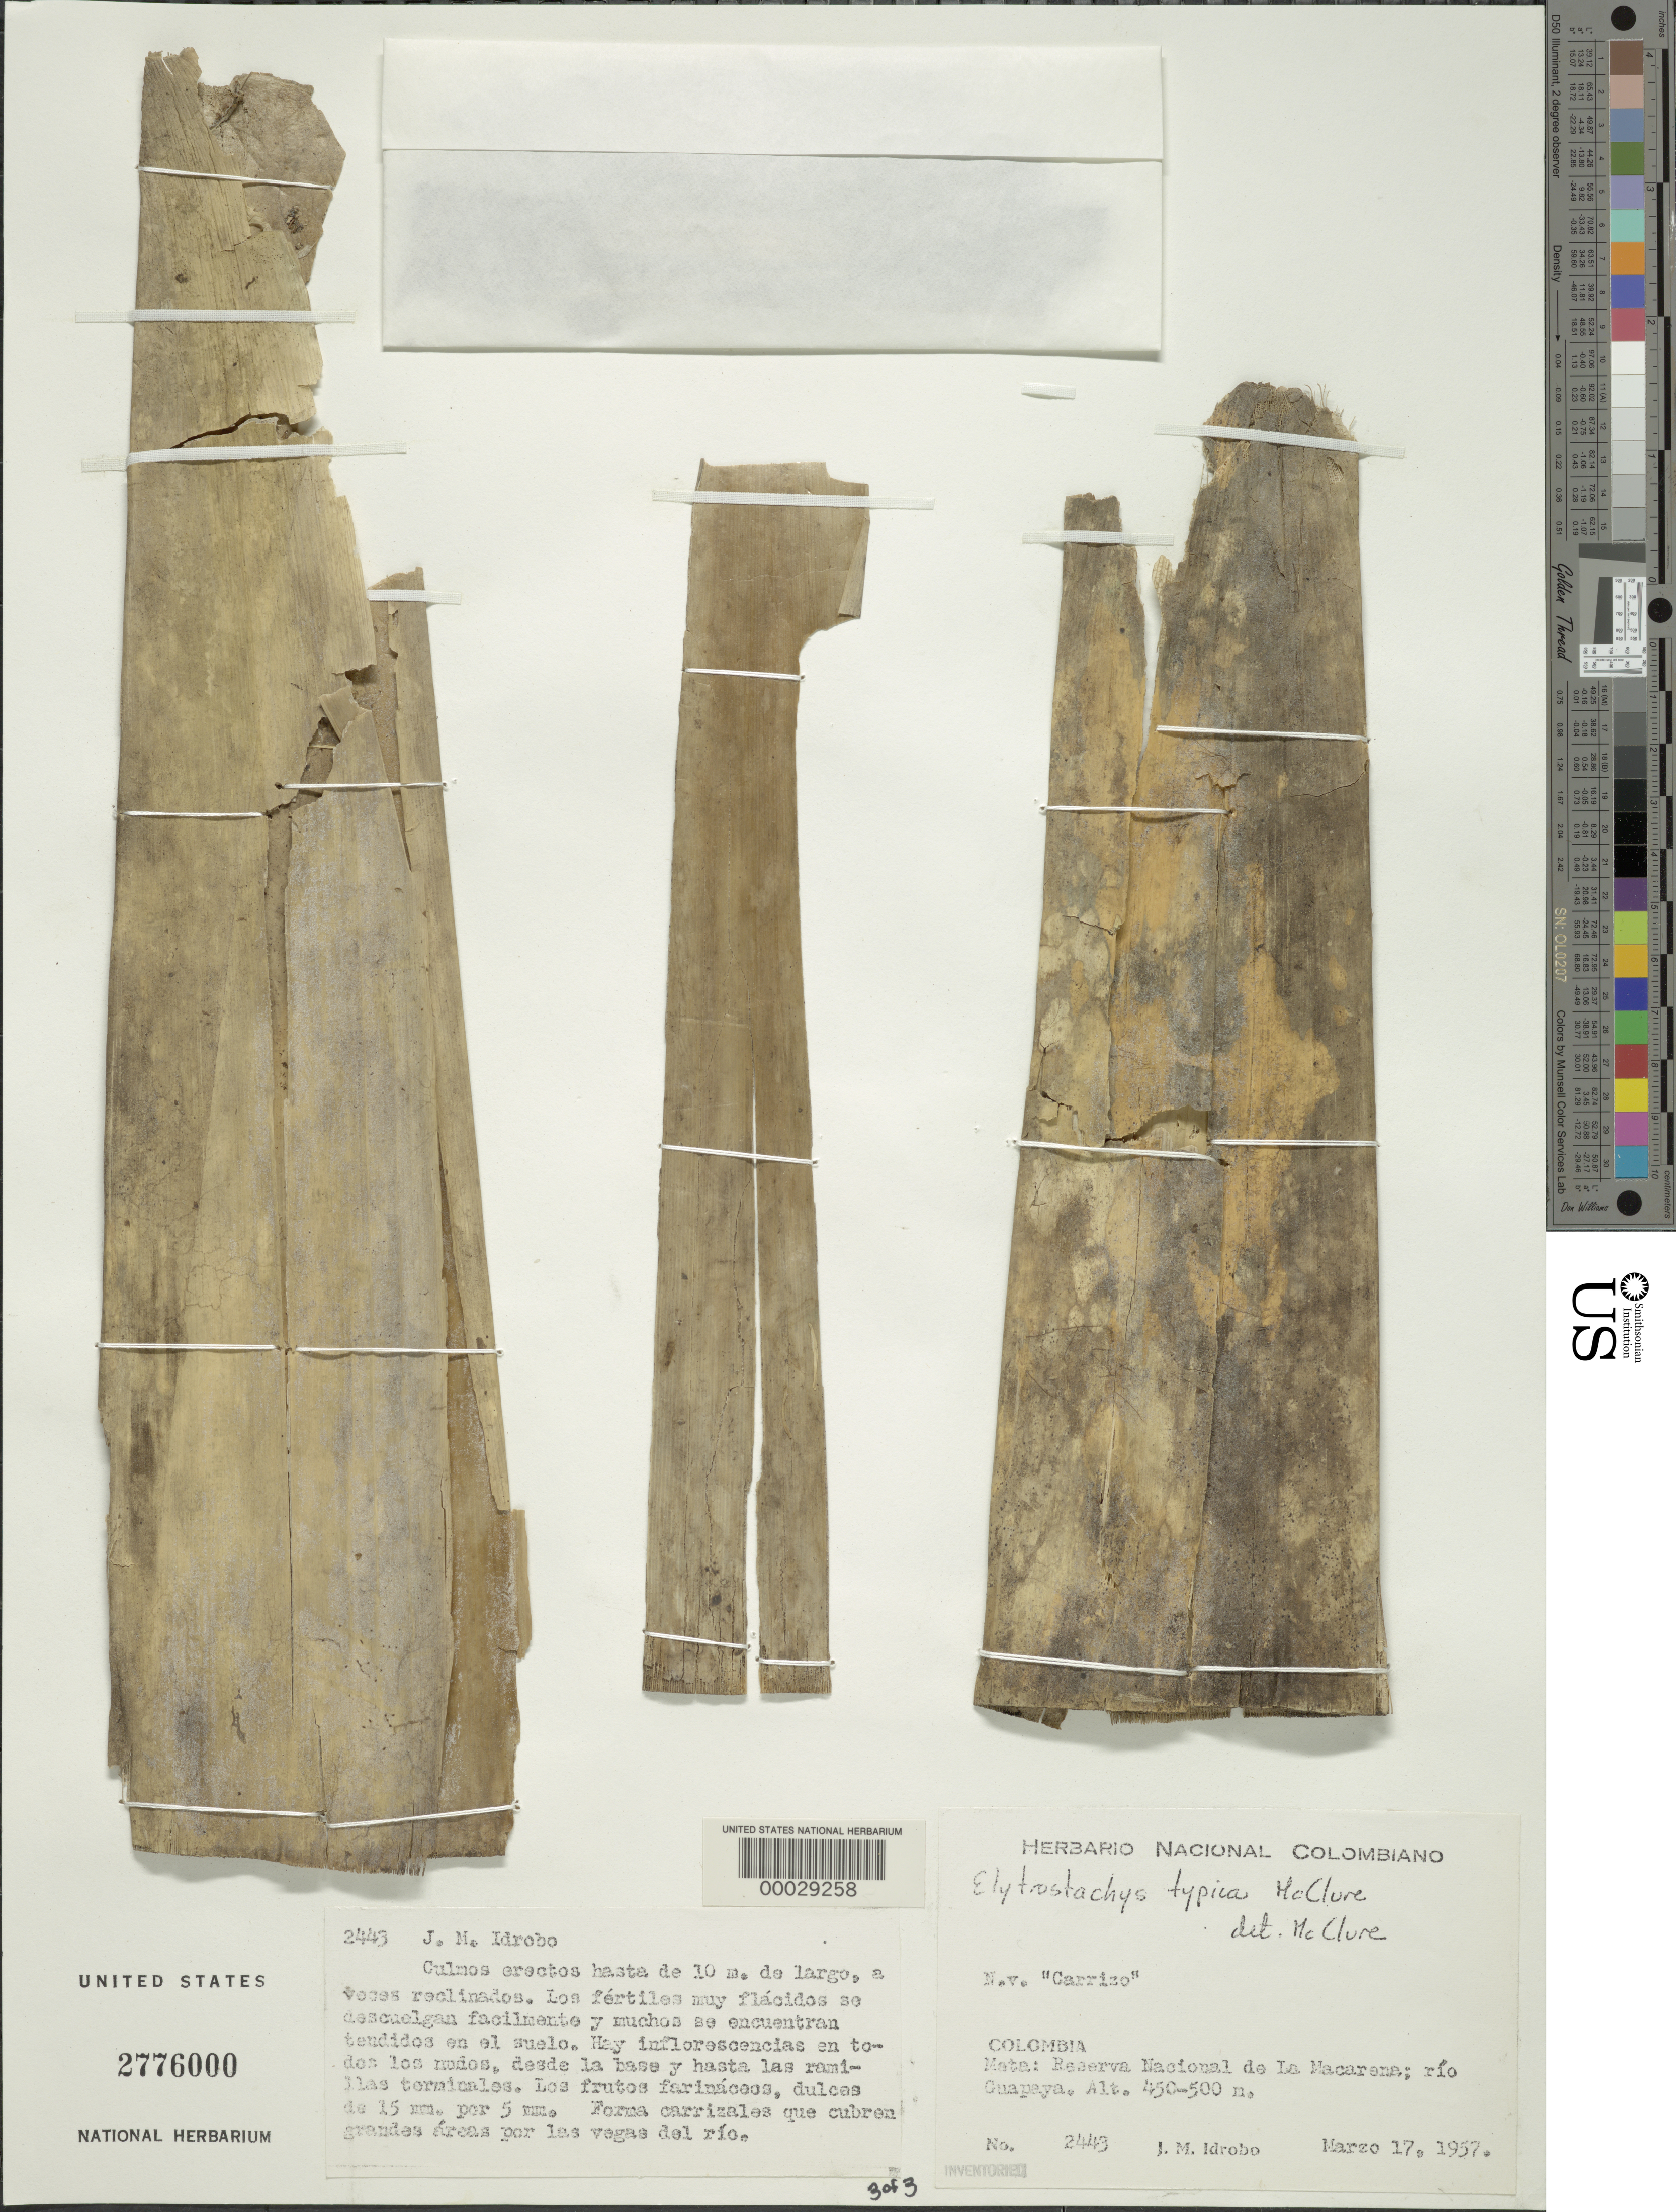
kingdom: Plantae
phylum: Tracheophyta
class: Liliopsida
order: Poales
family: Poaceae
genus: Elytrostachys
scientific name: Elytrostachys typica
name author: McClure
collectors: J. M. Idrobo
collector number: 2443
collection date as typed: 17 Mar 1957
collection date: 1957-03-17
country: Colombia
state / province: Meta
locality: Reserva Nacional de la Macarena; Rio Guapaya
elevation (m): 450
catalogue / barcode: US 2776000